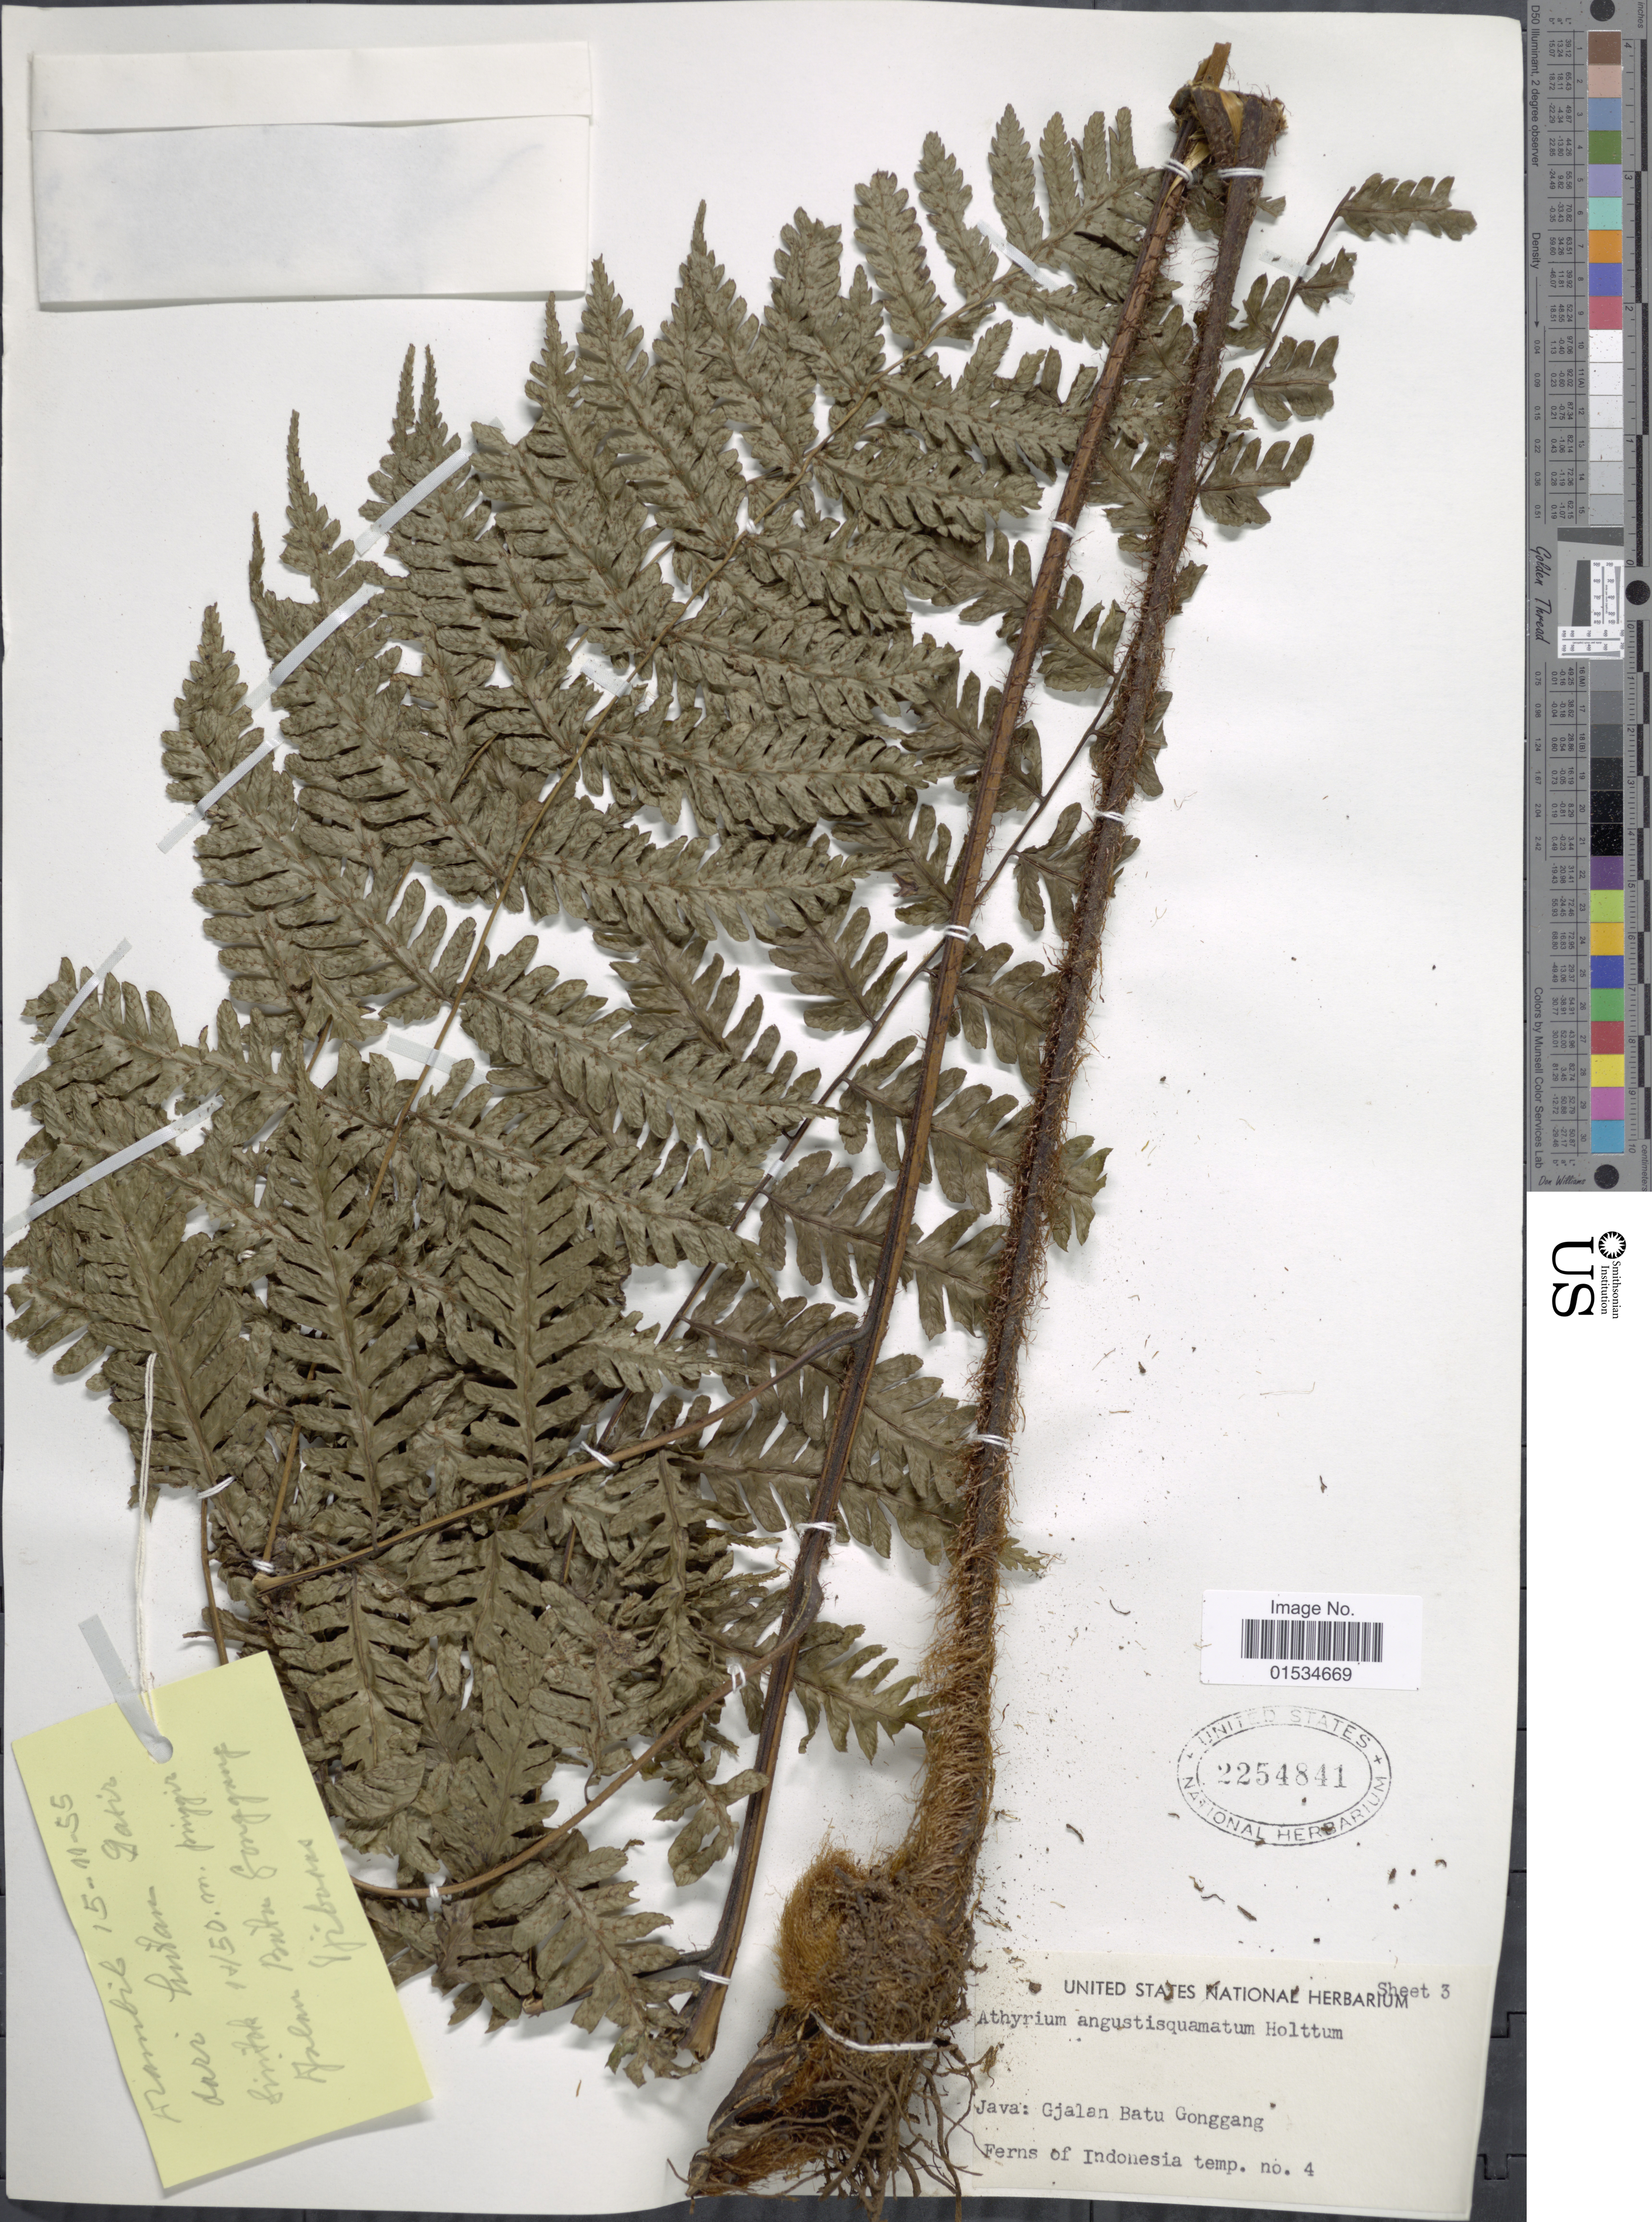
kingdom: Plantae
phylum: Tracheophyta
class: Polypodiopsida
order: Polypodiales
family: Athyriaceae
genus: Diplazium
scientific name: Diplazium angustisquamatum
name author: (Holttum) Parris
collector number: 4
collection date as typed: Transcribed d/m/y: 15/11/55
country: Indonesia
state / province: Java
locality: Gjalan Batu Gonggang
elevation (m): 150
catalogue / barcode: US 2254841